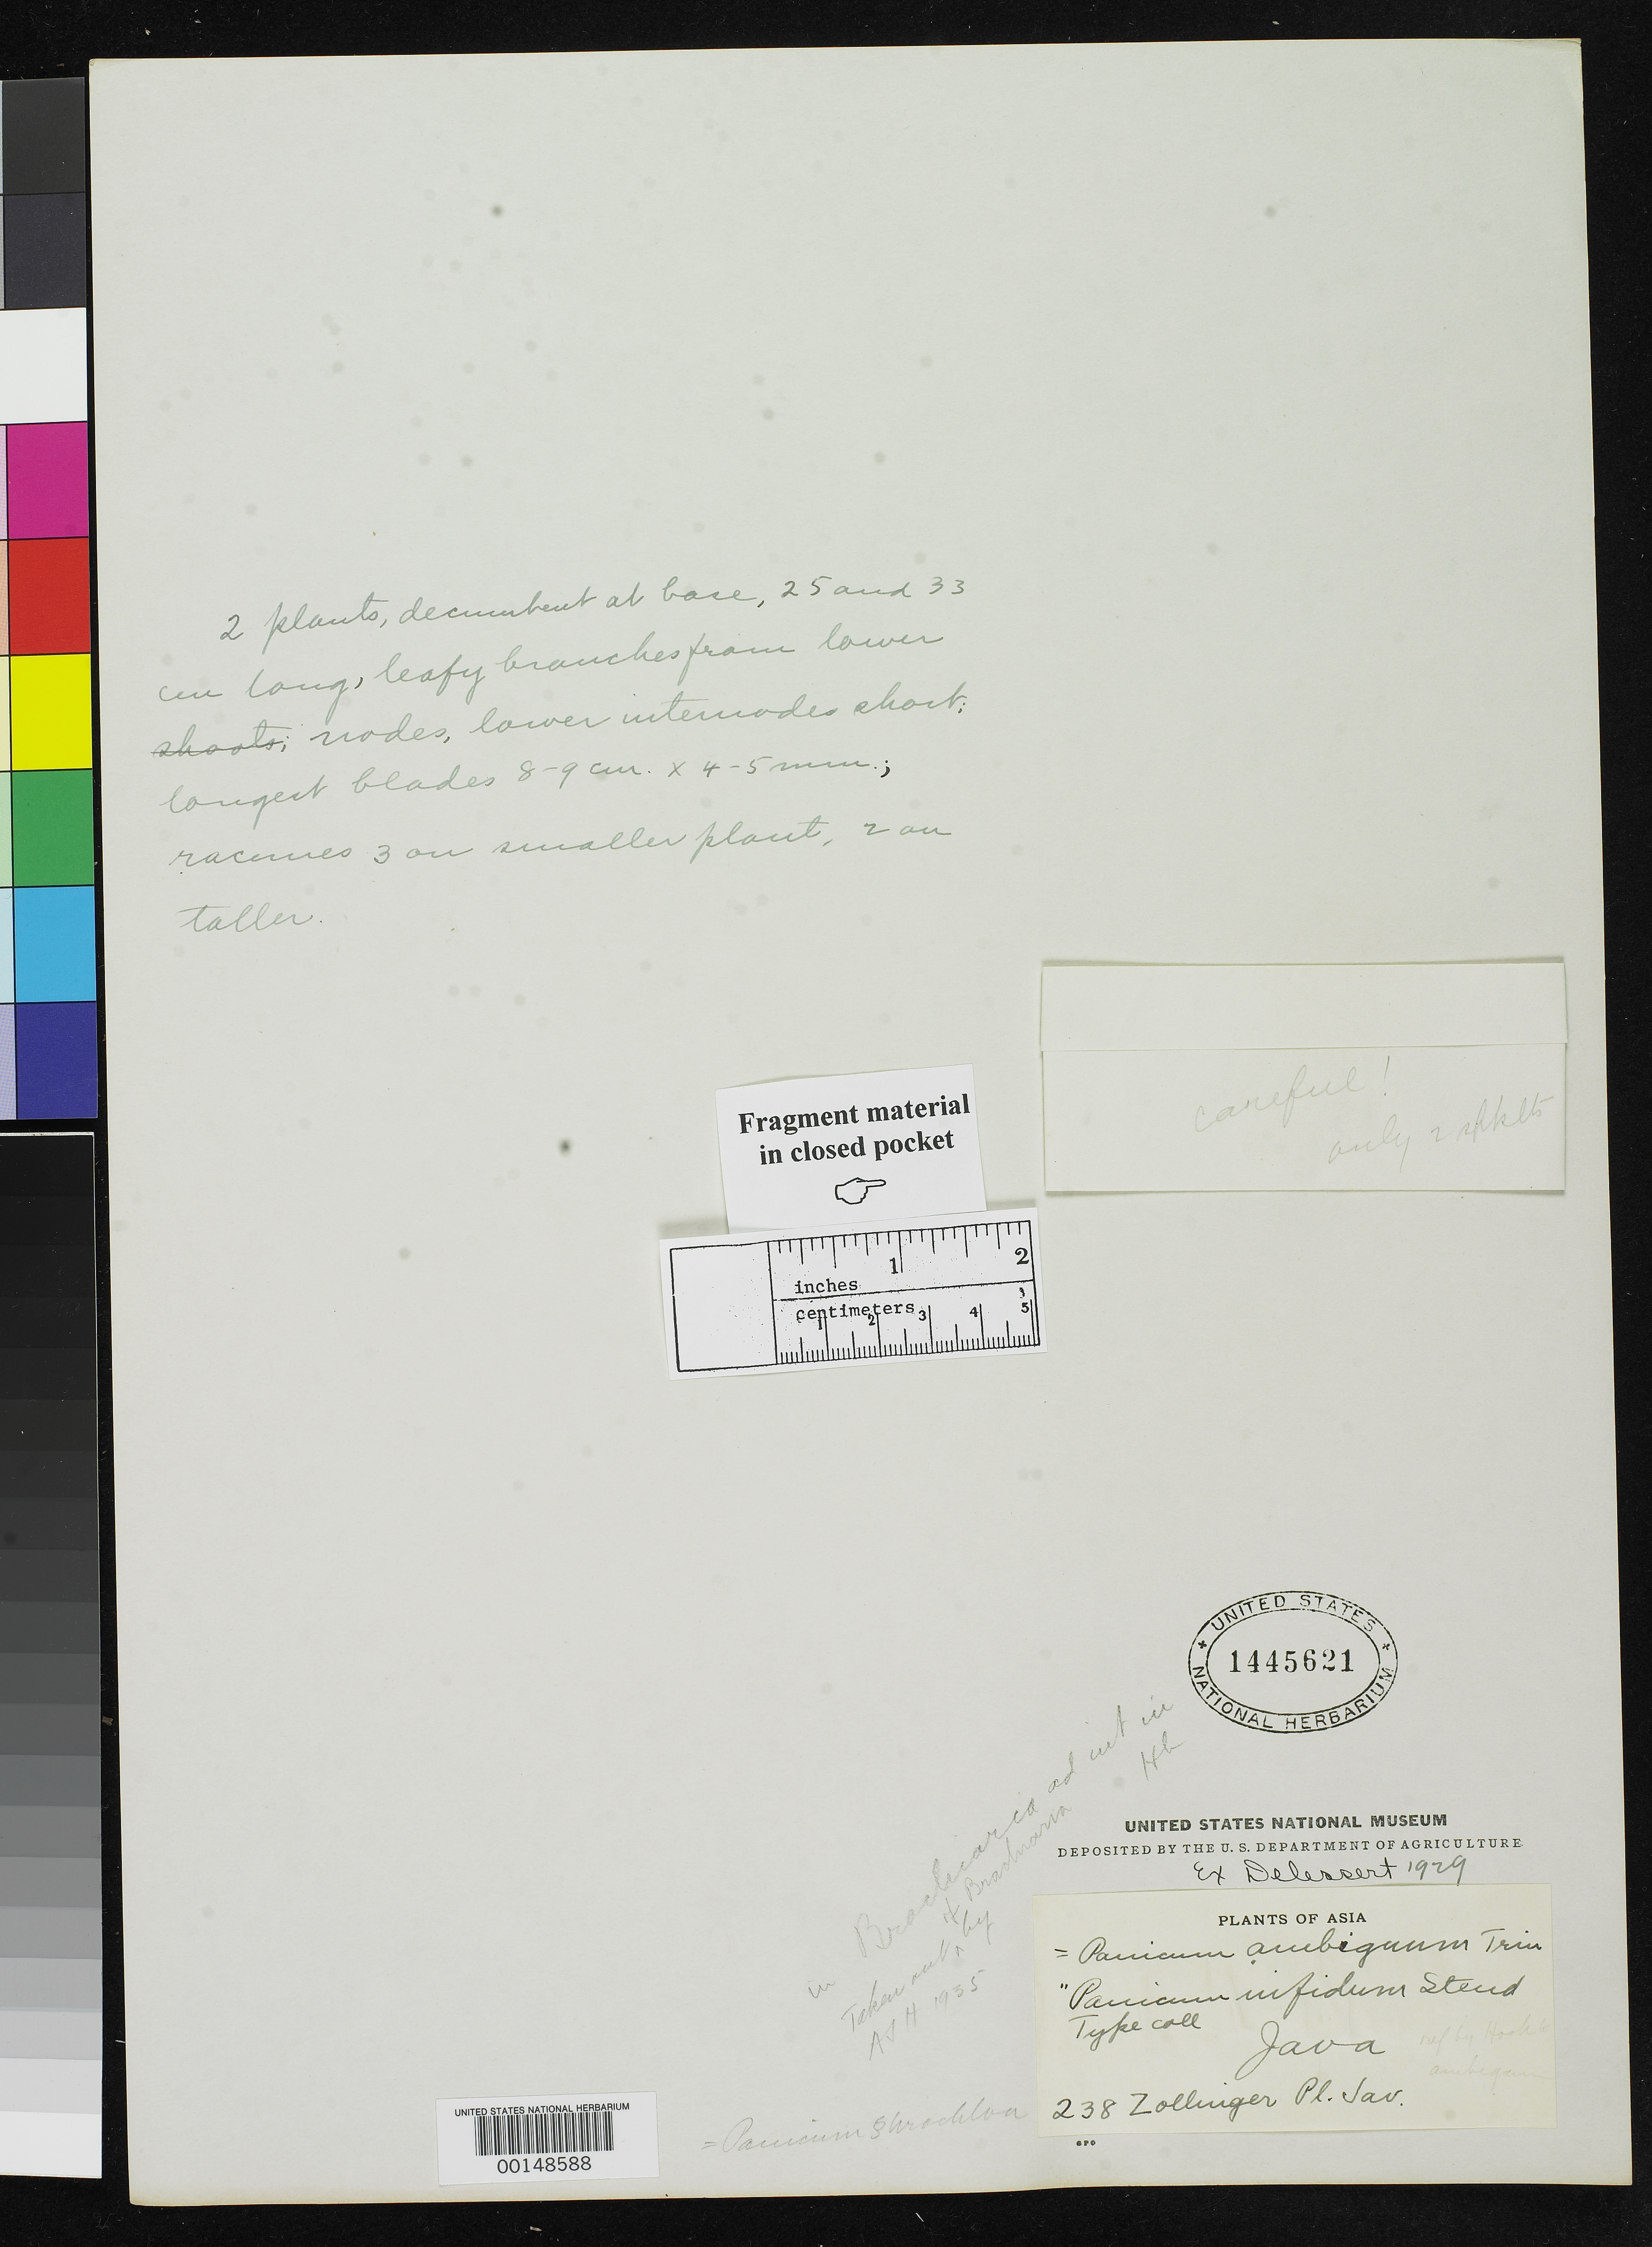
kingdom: Plantae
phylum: Tracheophyta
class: Liliopsida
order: Poales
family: Poaceae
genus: Panicum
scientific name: Panicum infidum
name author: Steud.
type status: Type Fragment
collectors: H. Zollinger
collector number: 238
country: Indonesia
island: Java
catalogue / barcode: US 1445621